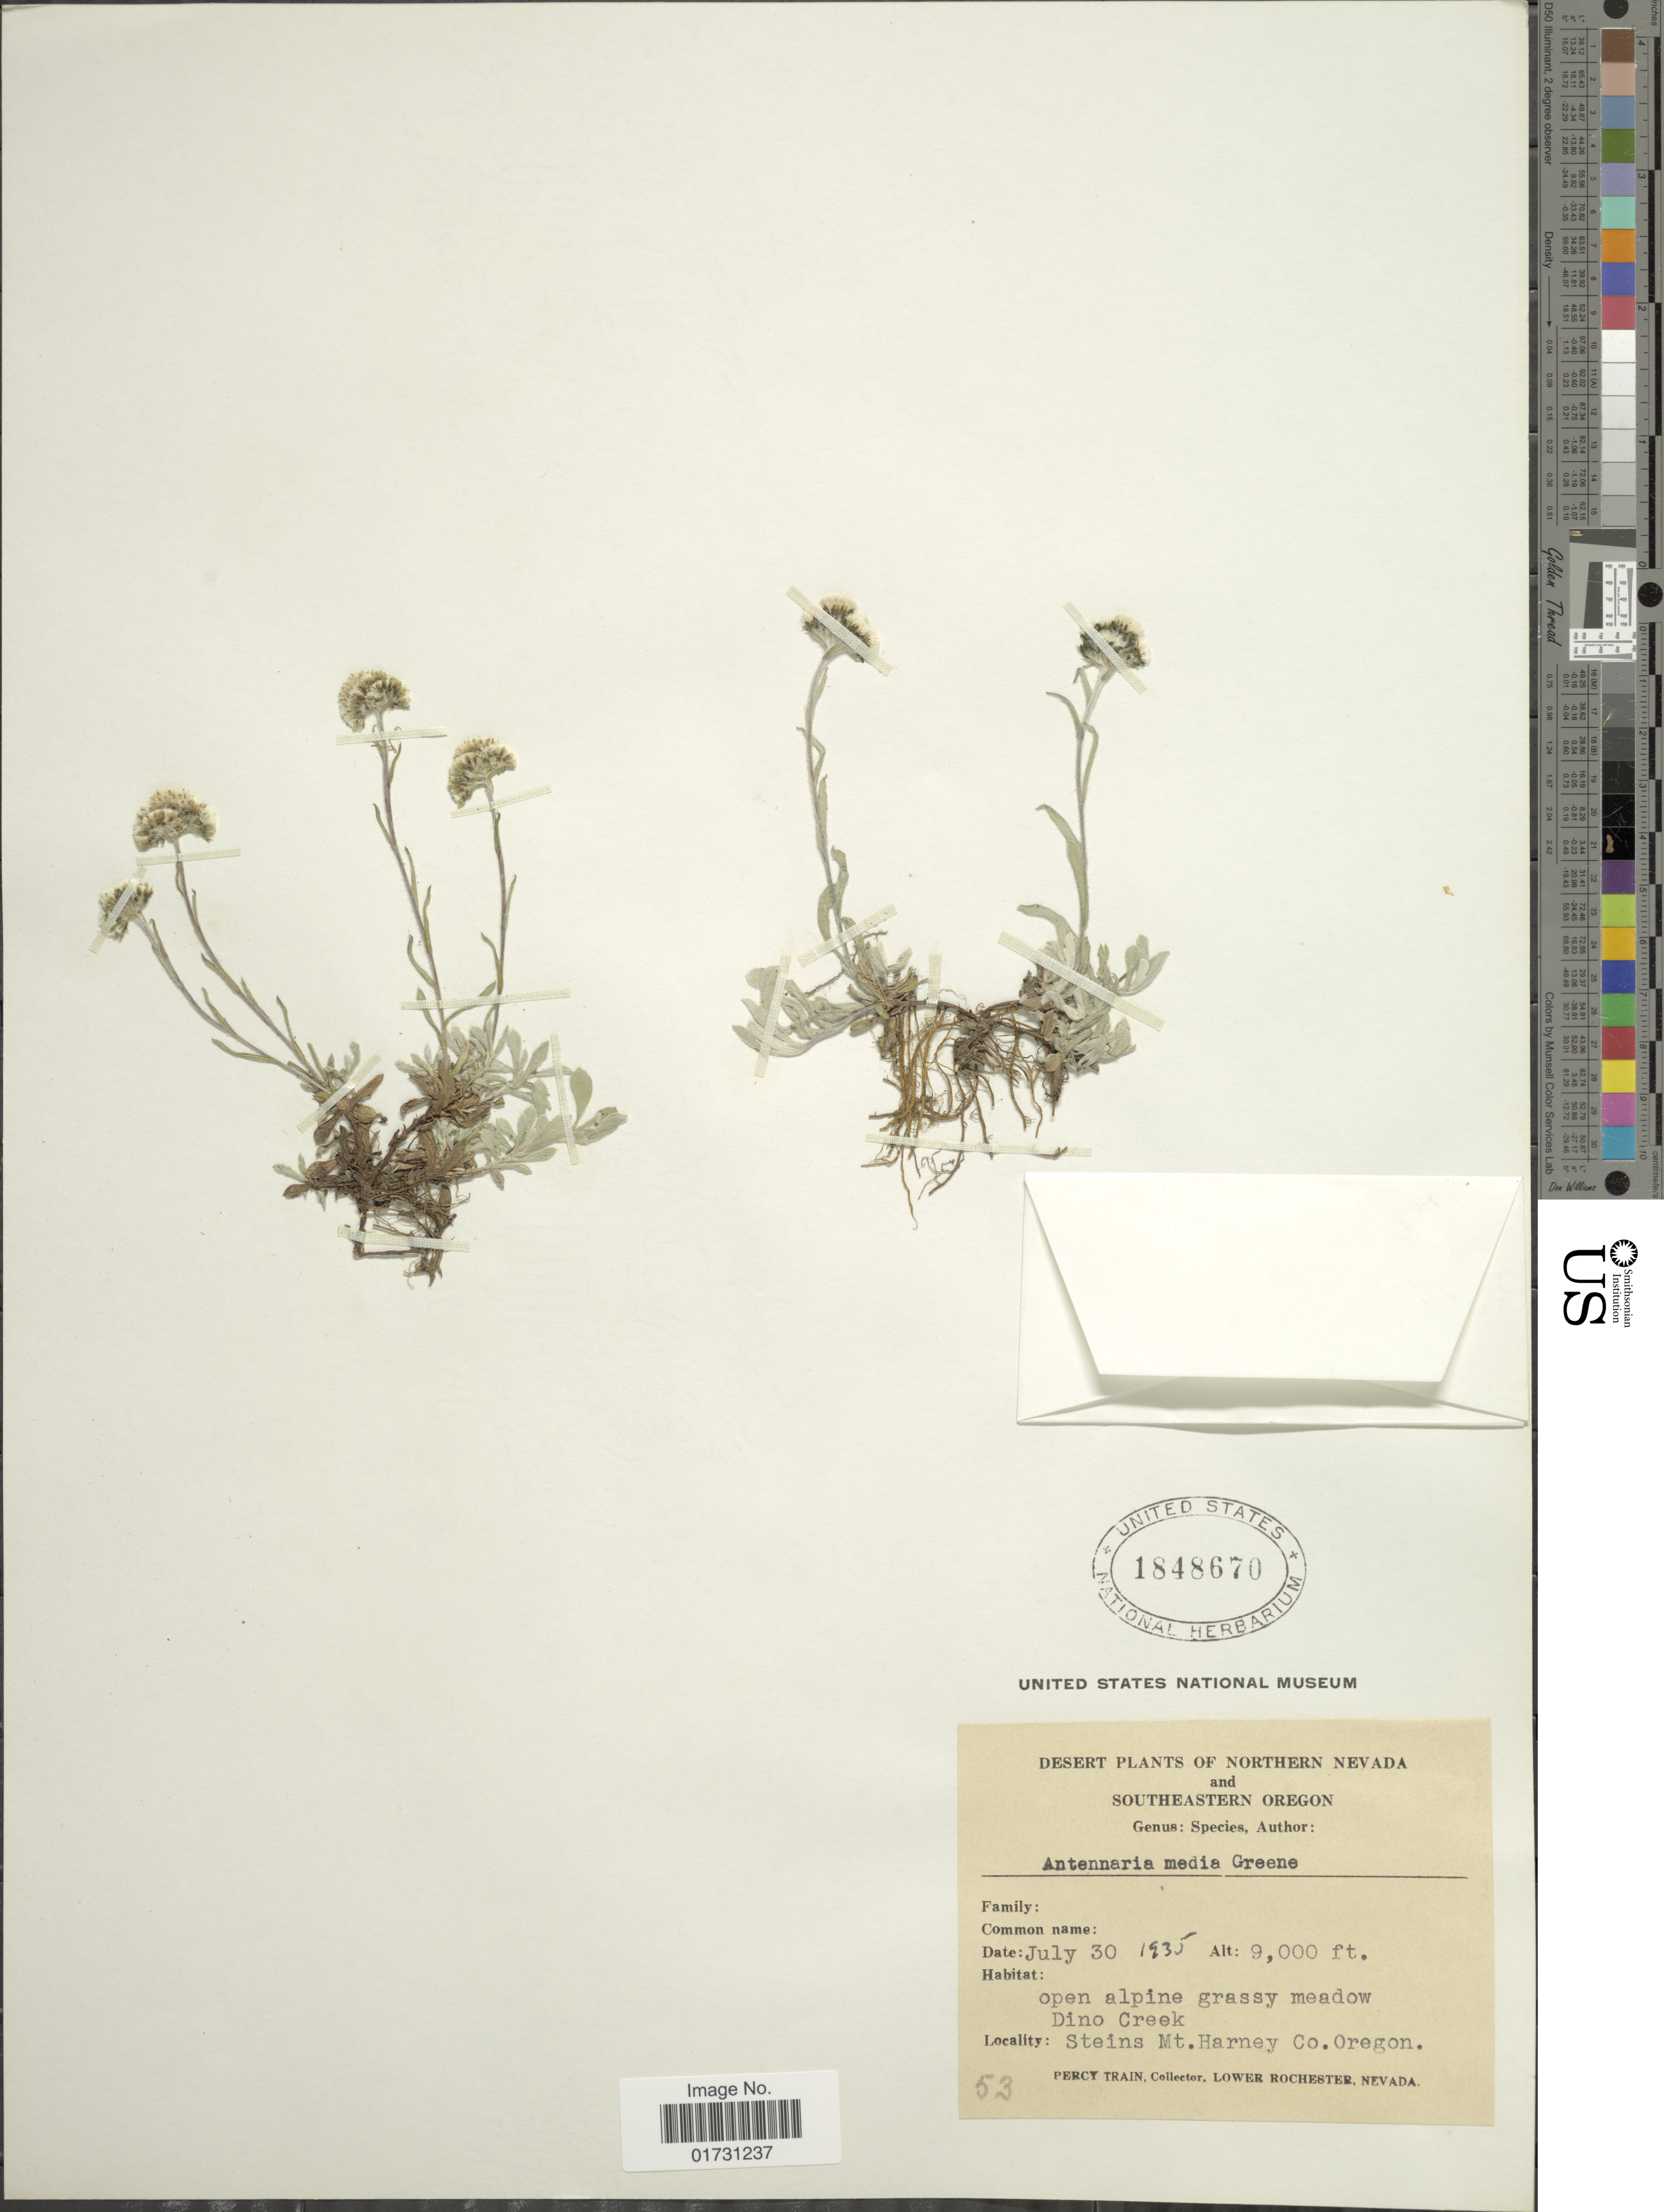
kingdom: Plantae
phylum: Tracheophyta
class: Magnoliopsida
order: Asterales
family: Asteraceae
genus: Antennaria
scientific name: Antennaria media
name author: Greene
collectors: P. Train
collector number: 53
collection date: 1935-07-30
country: United States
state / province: Oregon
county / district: Harney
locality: Open alpine grassy meadow, Dino Creek, Steins Mt. Harney Co., Oregon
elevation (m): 2743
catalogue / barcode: US 1848670